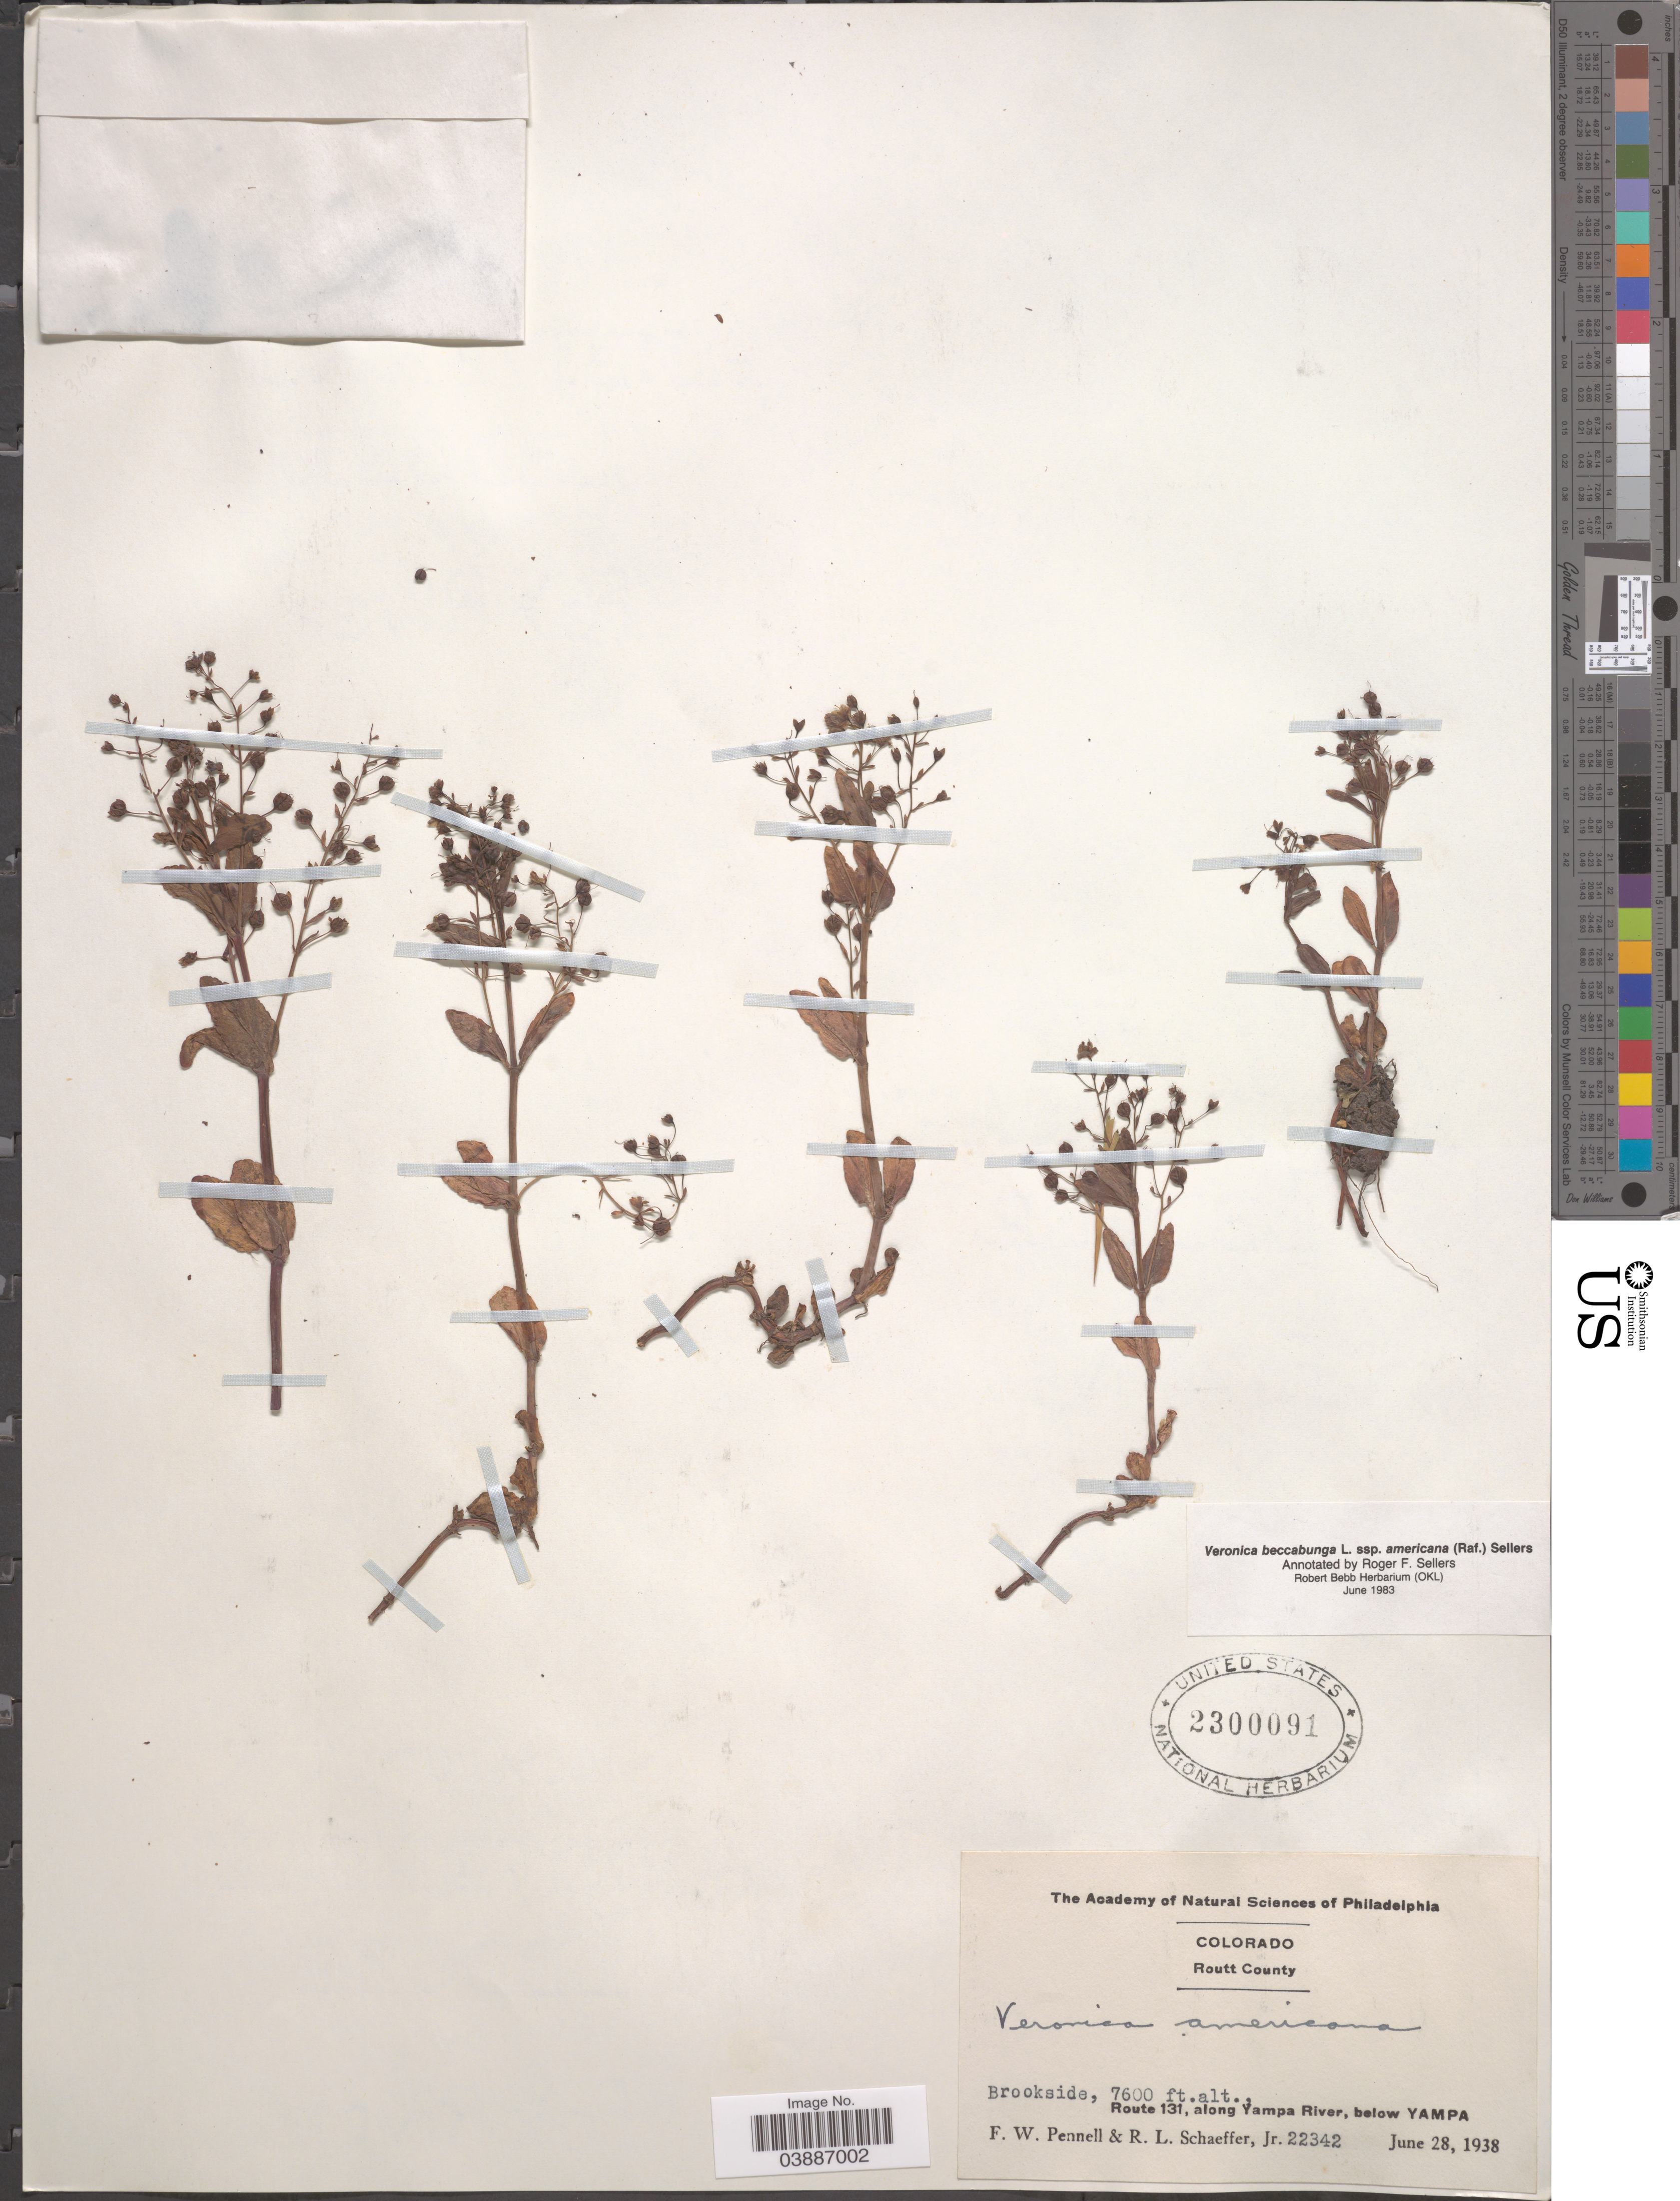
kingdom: Plantae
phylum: Tracheophyta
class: Magnoliopsida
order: Lamiales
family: Plantaginaceae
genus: Veronica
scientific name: Veronica beccabunga subsp. americana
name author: Raf.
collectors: F. W. Pennell & R. L. Schaeffer Jr.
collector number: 22342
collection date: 1938-06-28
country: United States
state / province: Colorado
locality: Routt County. Brookside. Route 131, along Yampa River, below Yampa.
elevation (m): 2316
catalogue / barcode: US 2300091